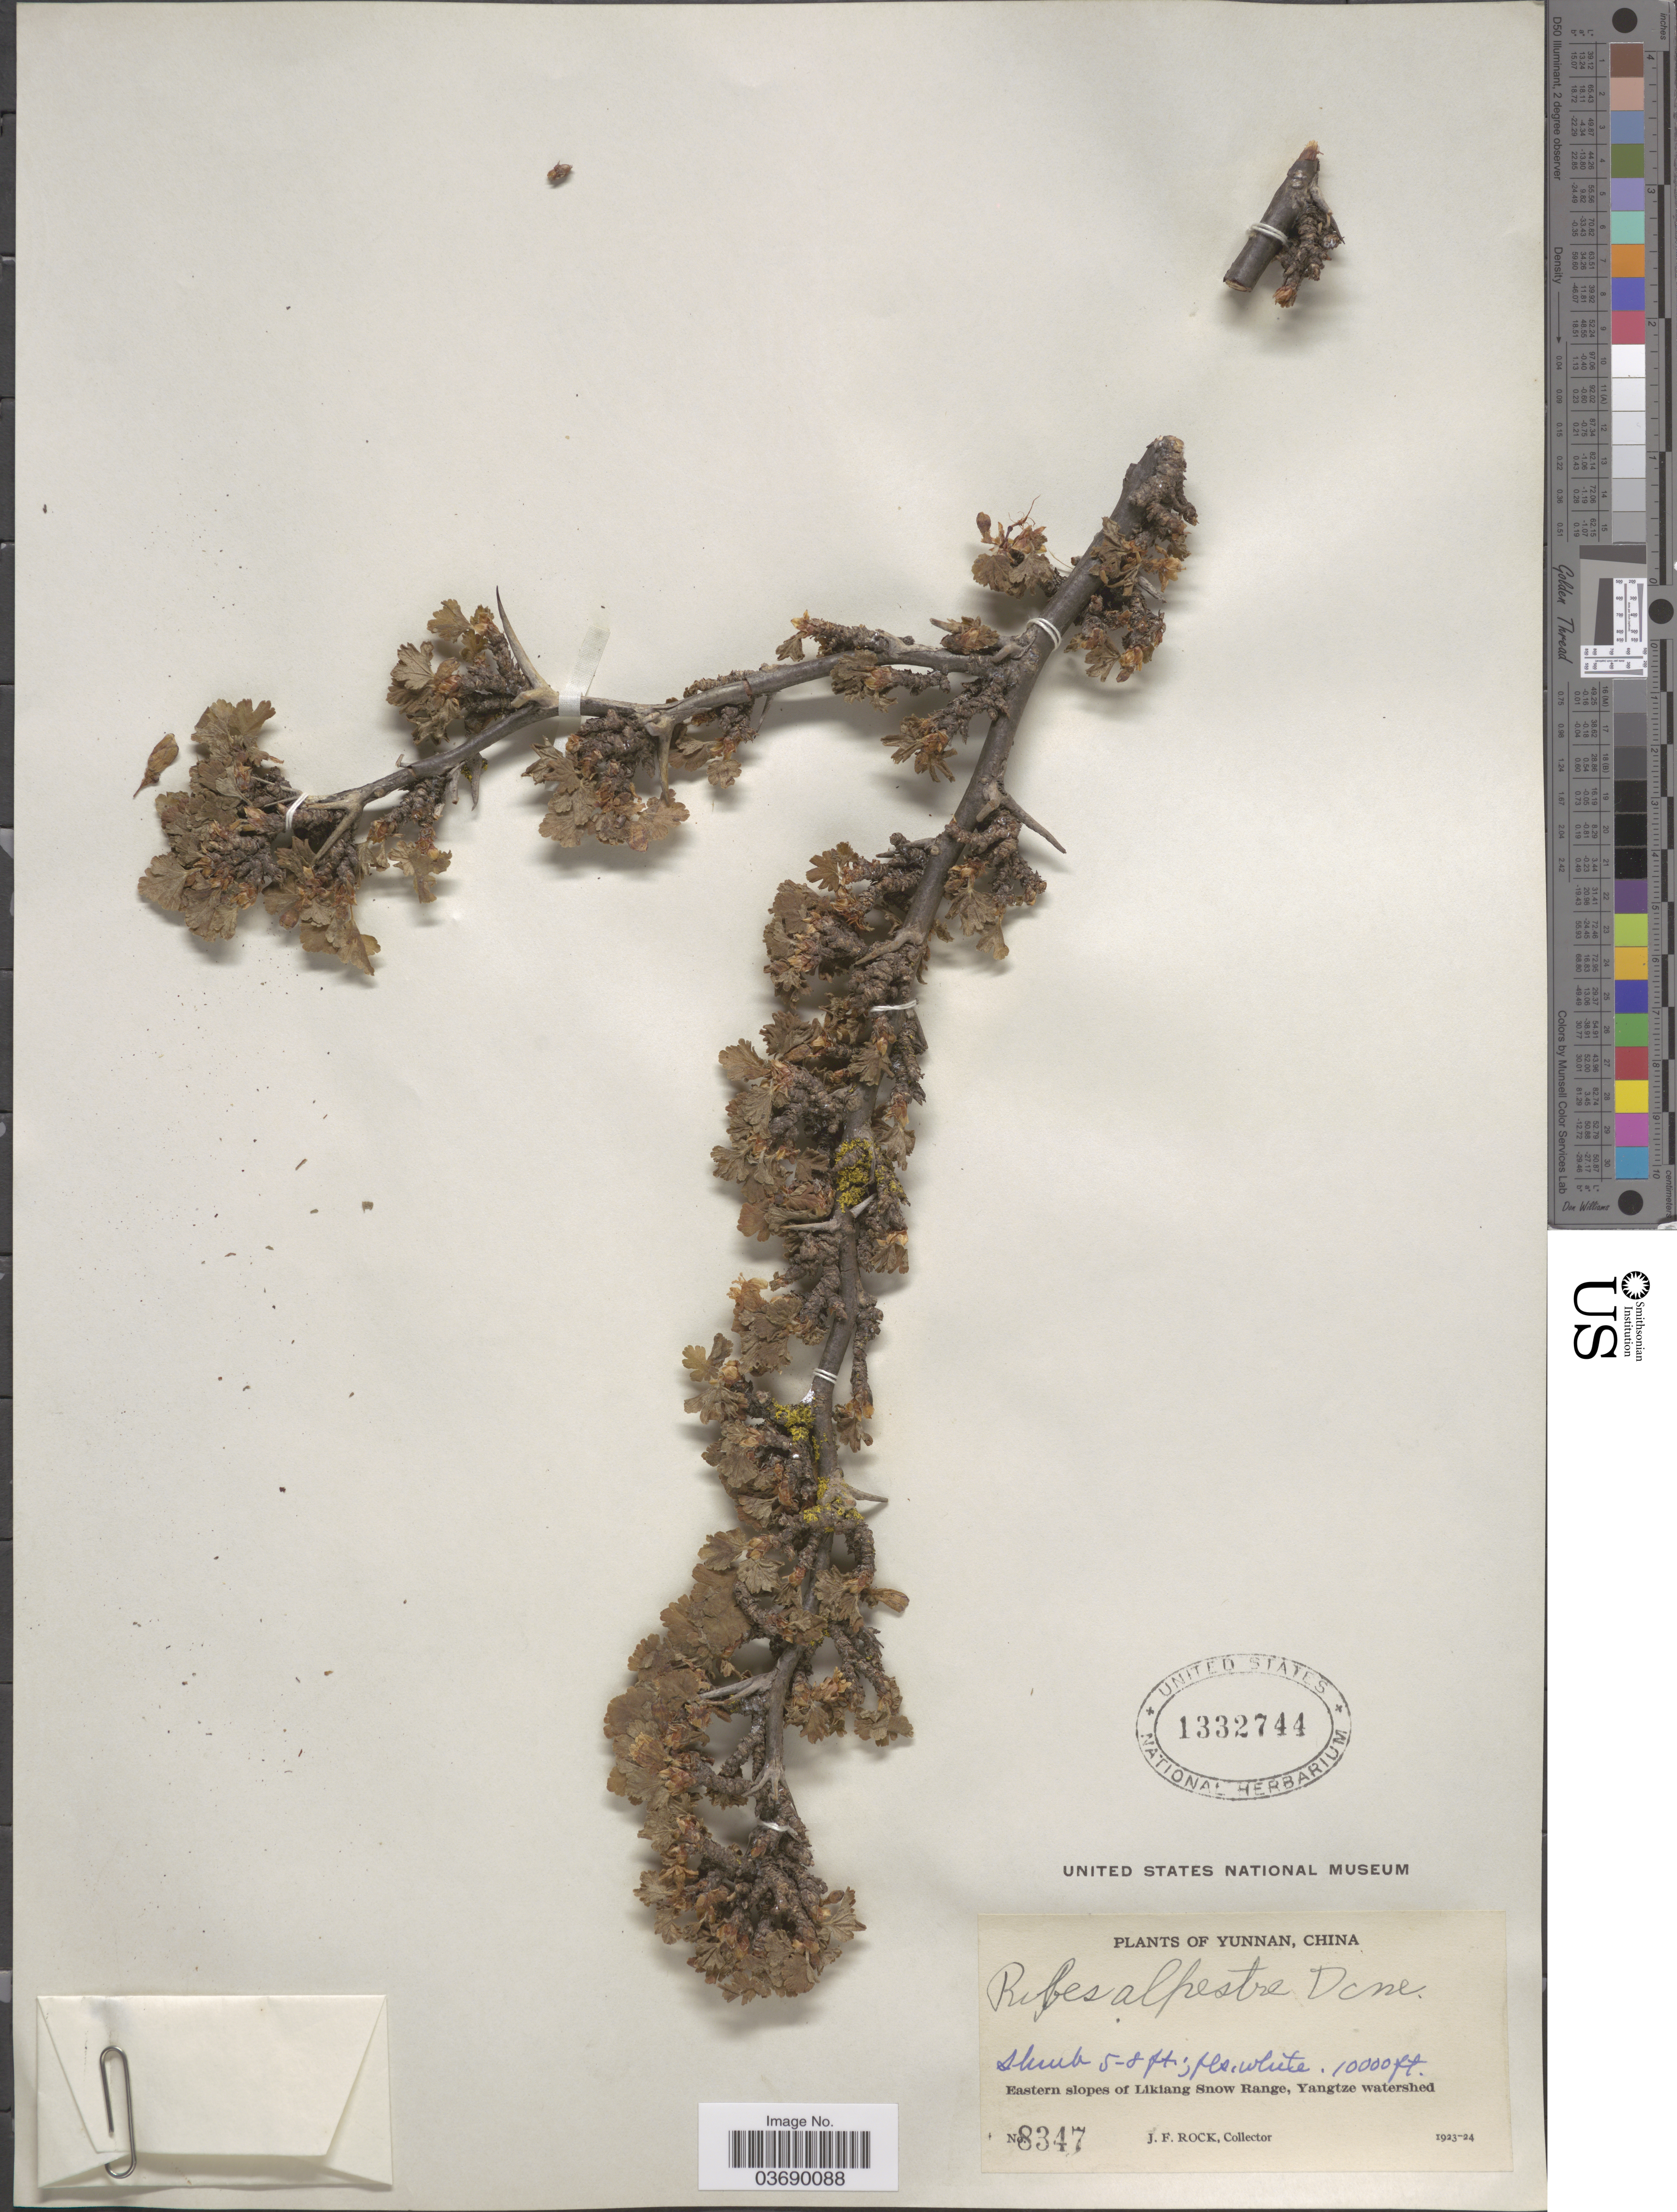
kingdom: Plantae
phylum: Tracheophyta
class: Magnoliopsida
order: Saxifragales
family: Grossulariaceae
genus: Ribes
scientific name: Ribes alpestre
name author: Wall. ex Decne.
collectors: J. Rock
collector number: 8347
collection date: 1923/1924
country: China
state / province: Yunnan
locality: Eastern slopes of Likiang Snow Range, Yangtze watershed.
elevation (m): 3048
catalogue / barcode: US 1332744